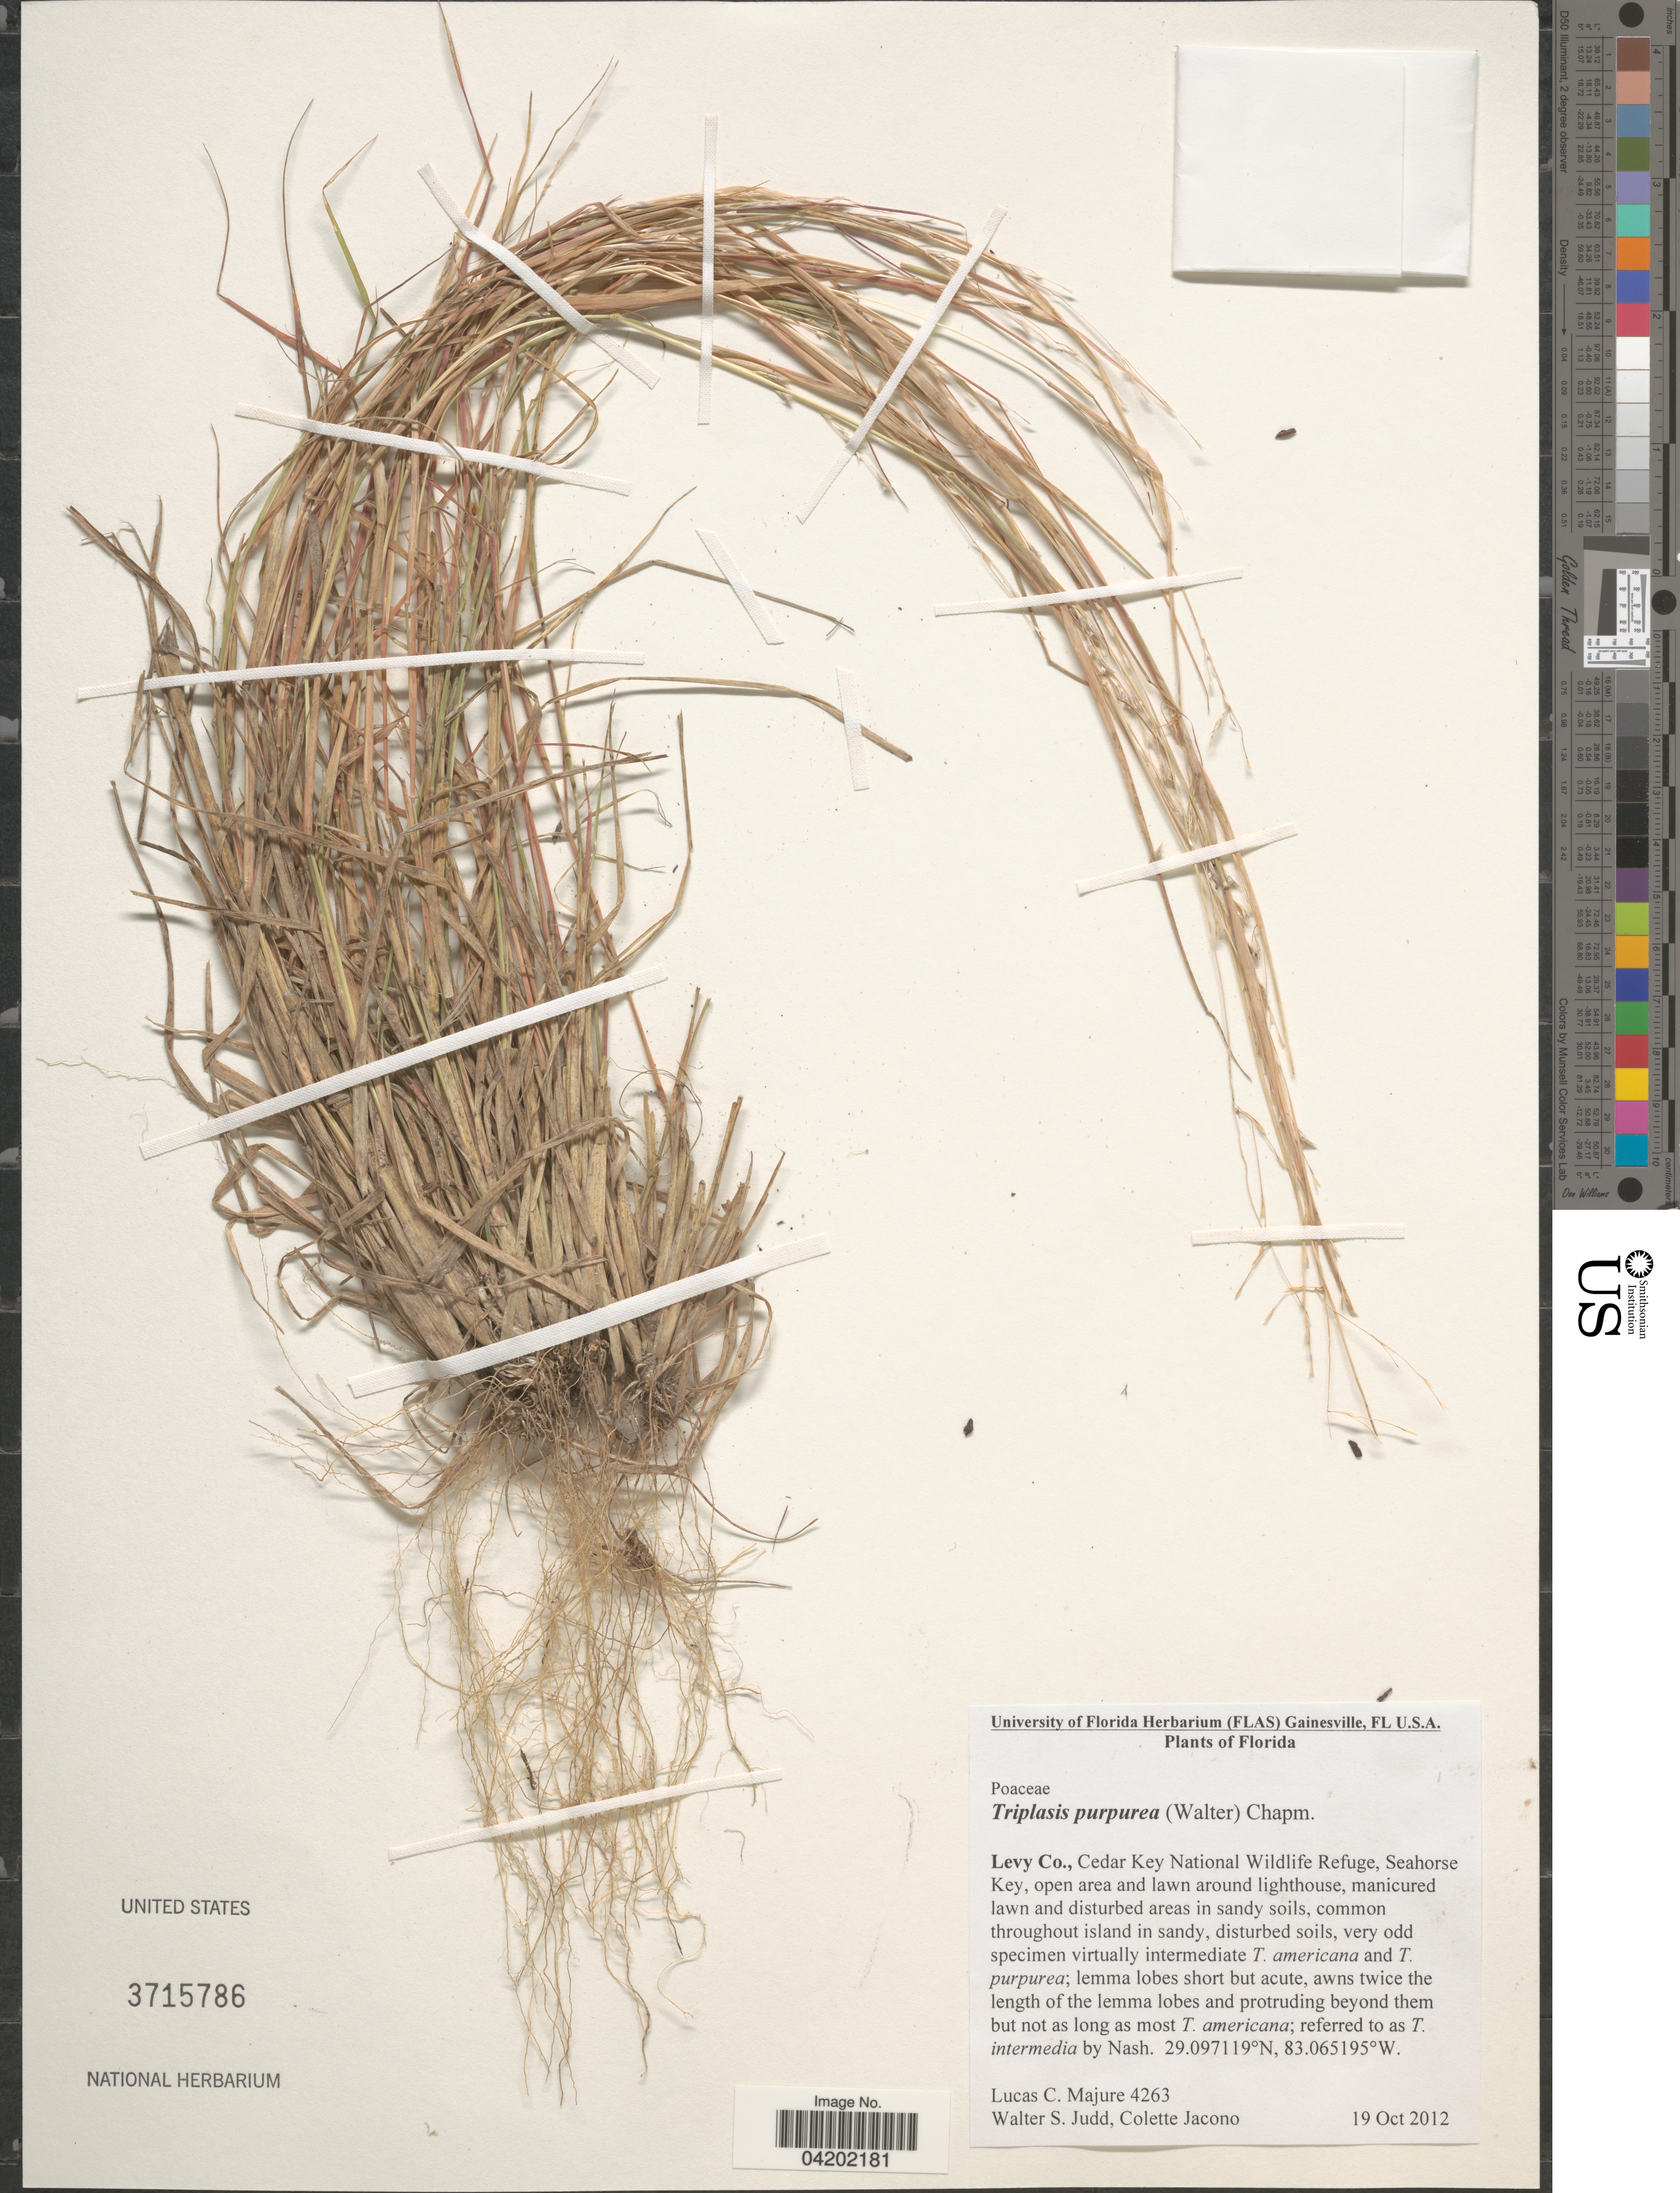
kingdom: Plantae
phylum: Tracheophyta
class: Liliopsida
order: Poales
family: Poaceae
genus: Triplasis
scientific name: Triplasis purpurea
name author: (Walter) Chapm.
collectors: L. C. Majure, W. S. Judd & C. Jacono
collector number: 4263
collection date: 2012-10-19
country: United States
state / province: Florida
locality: Levy Co., Cedar Key National Wildlife Refuge, Seahorse Key, open area and lawn around lighthouse.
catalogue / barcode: US 3715786